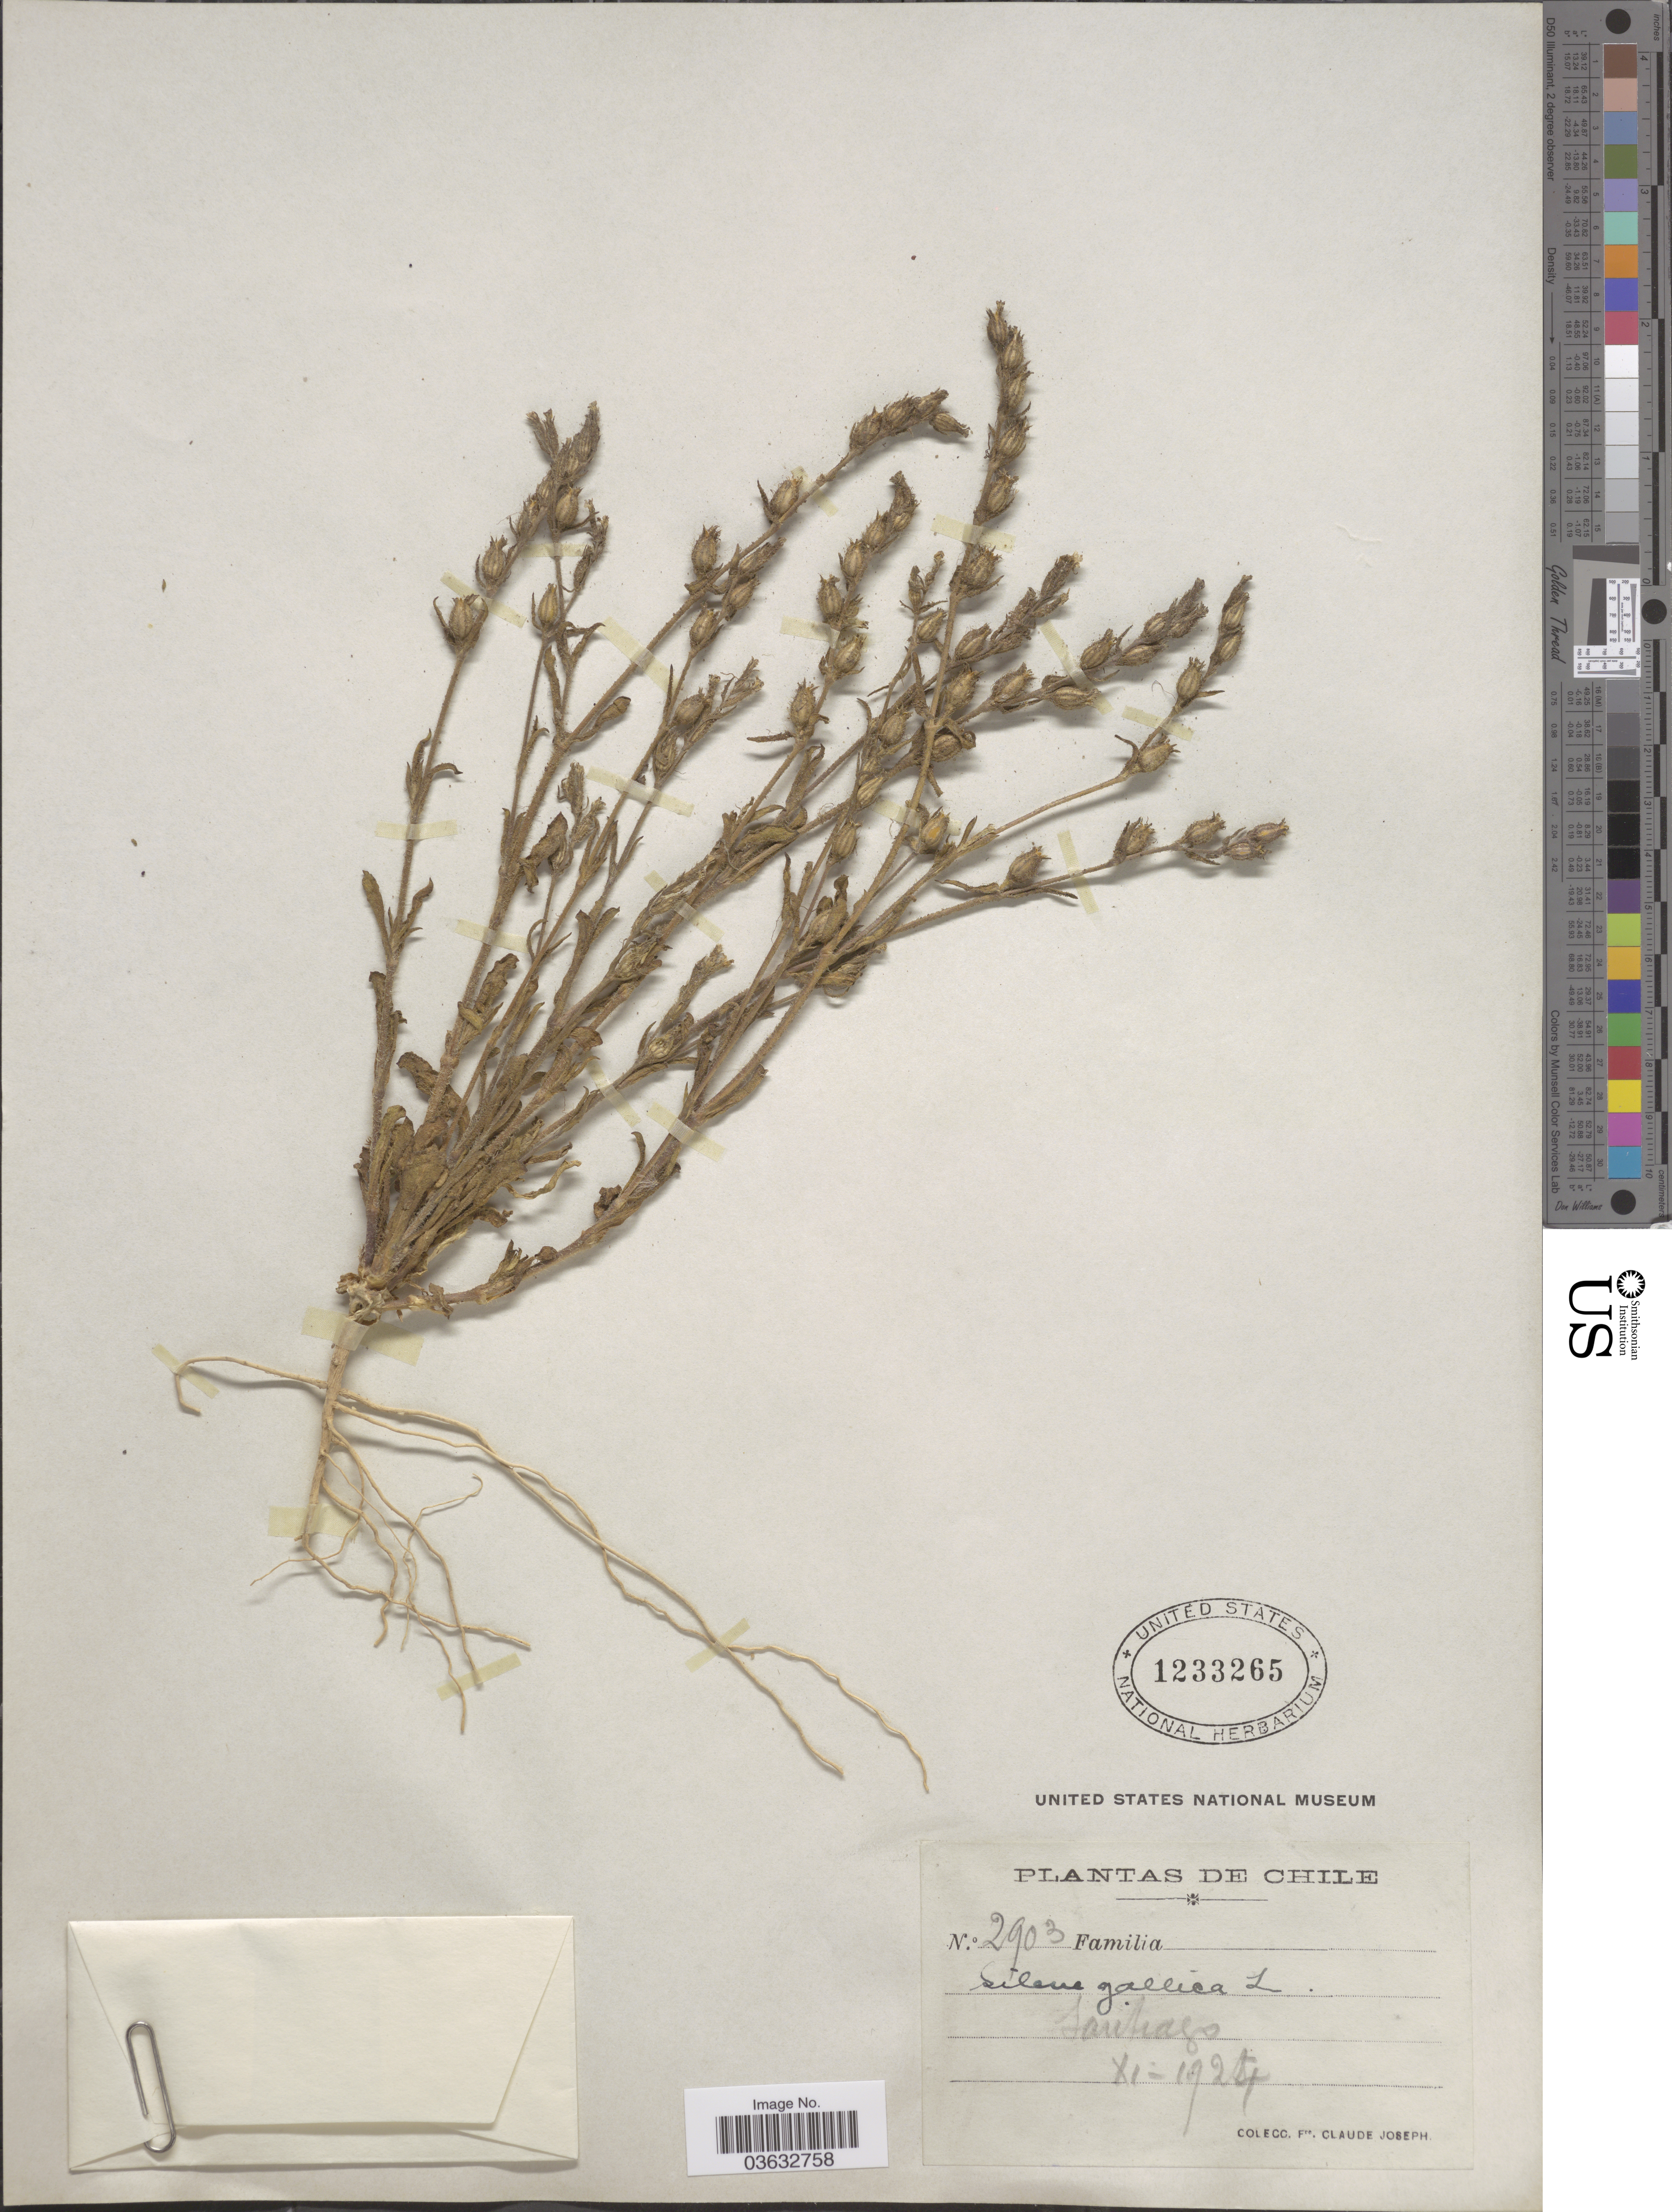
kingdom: Plantae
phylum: Tracheophyta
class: Magnoliopsida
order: Caryophyllales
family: Caryophyllaceae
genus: Silene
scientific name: Silene gallica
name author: L.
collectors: Bro. Claude-Joseph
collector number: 2903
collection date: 1924-11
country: Chile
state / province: Región Metropolitana (RM)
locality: Santiago.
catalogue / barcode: US 1233265